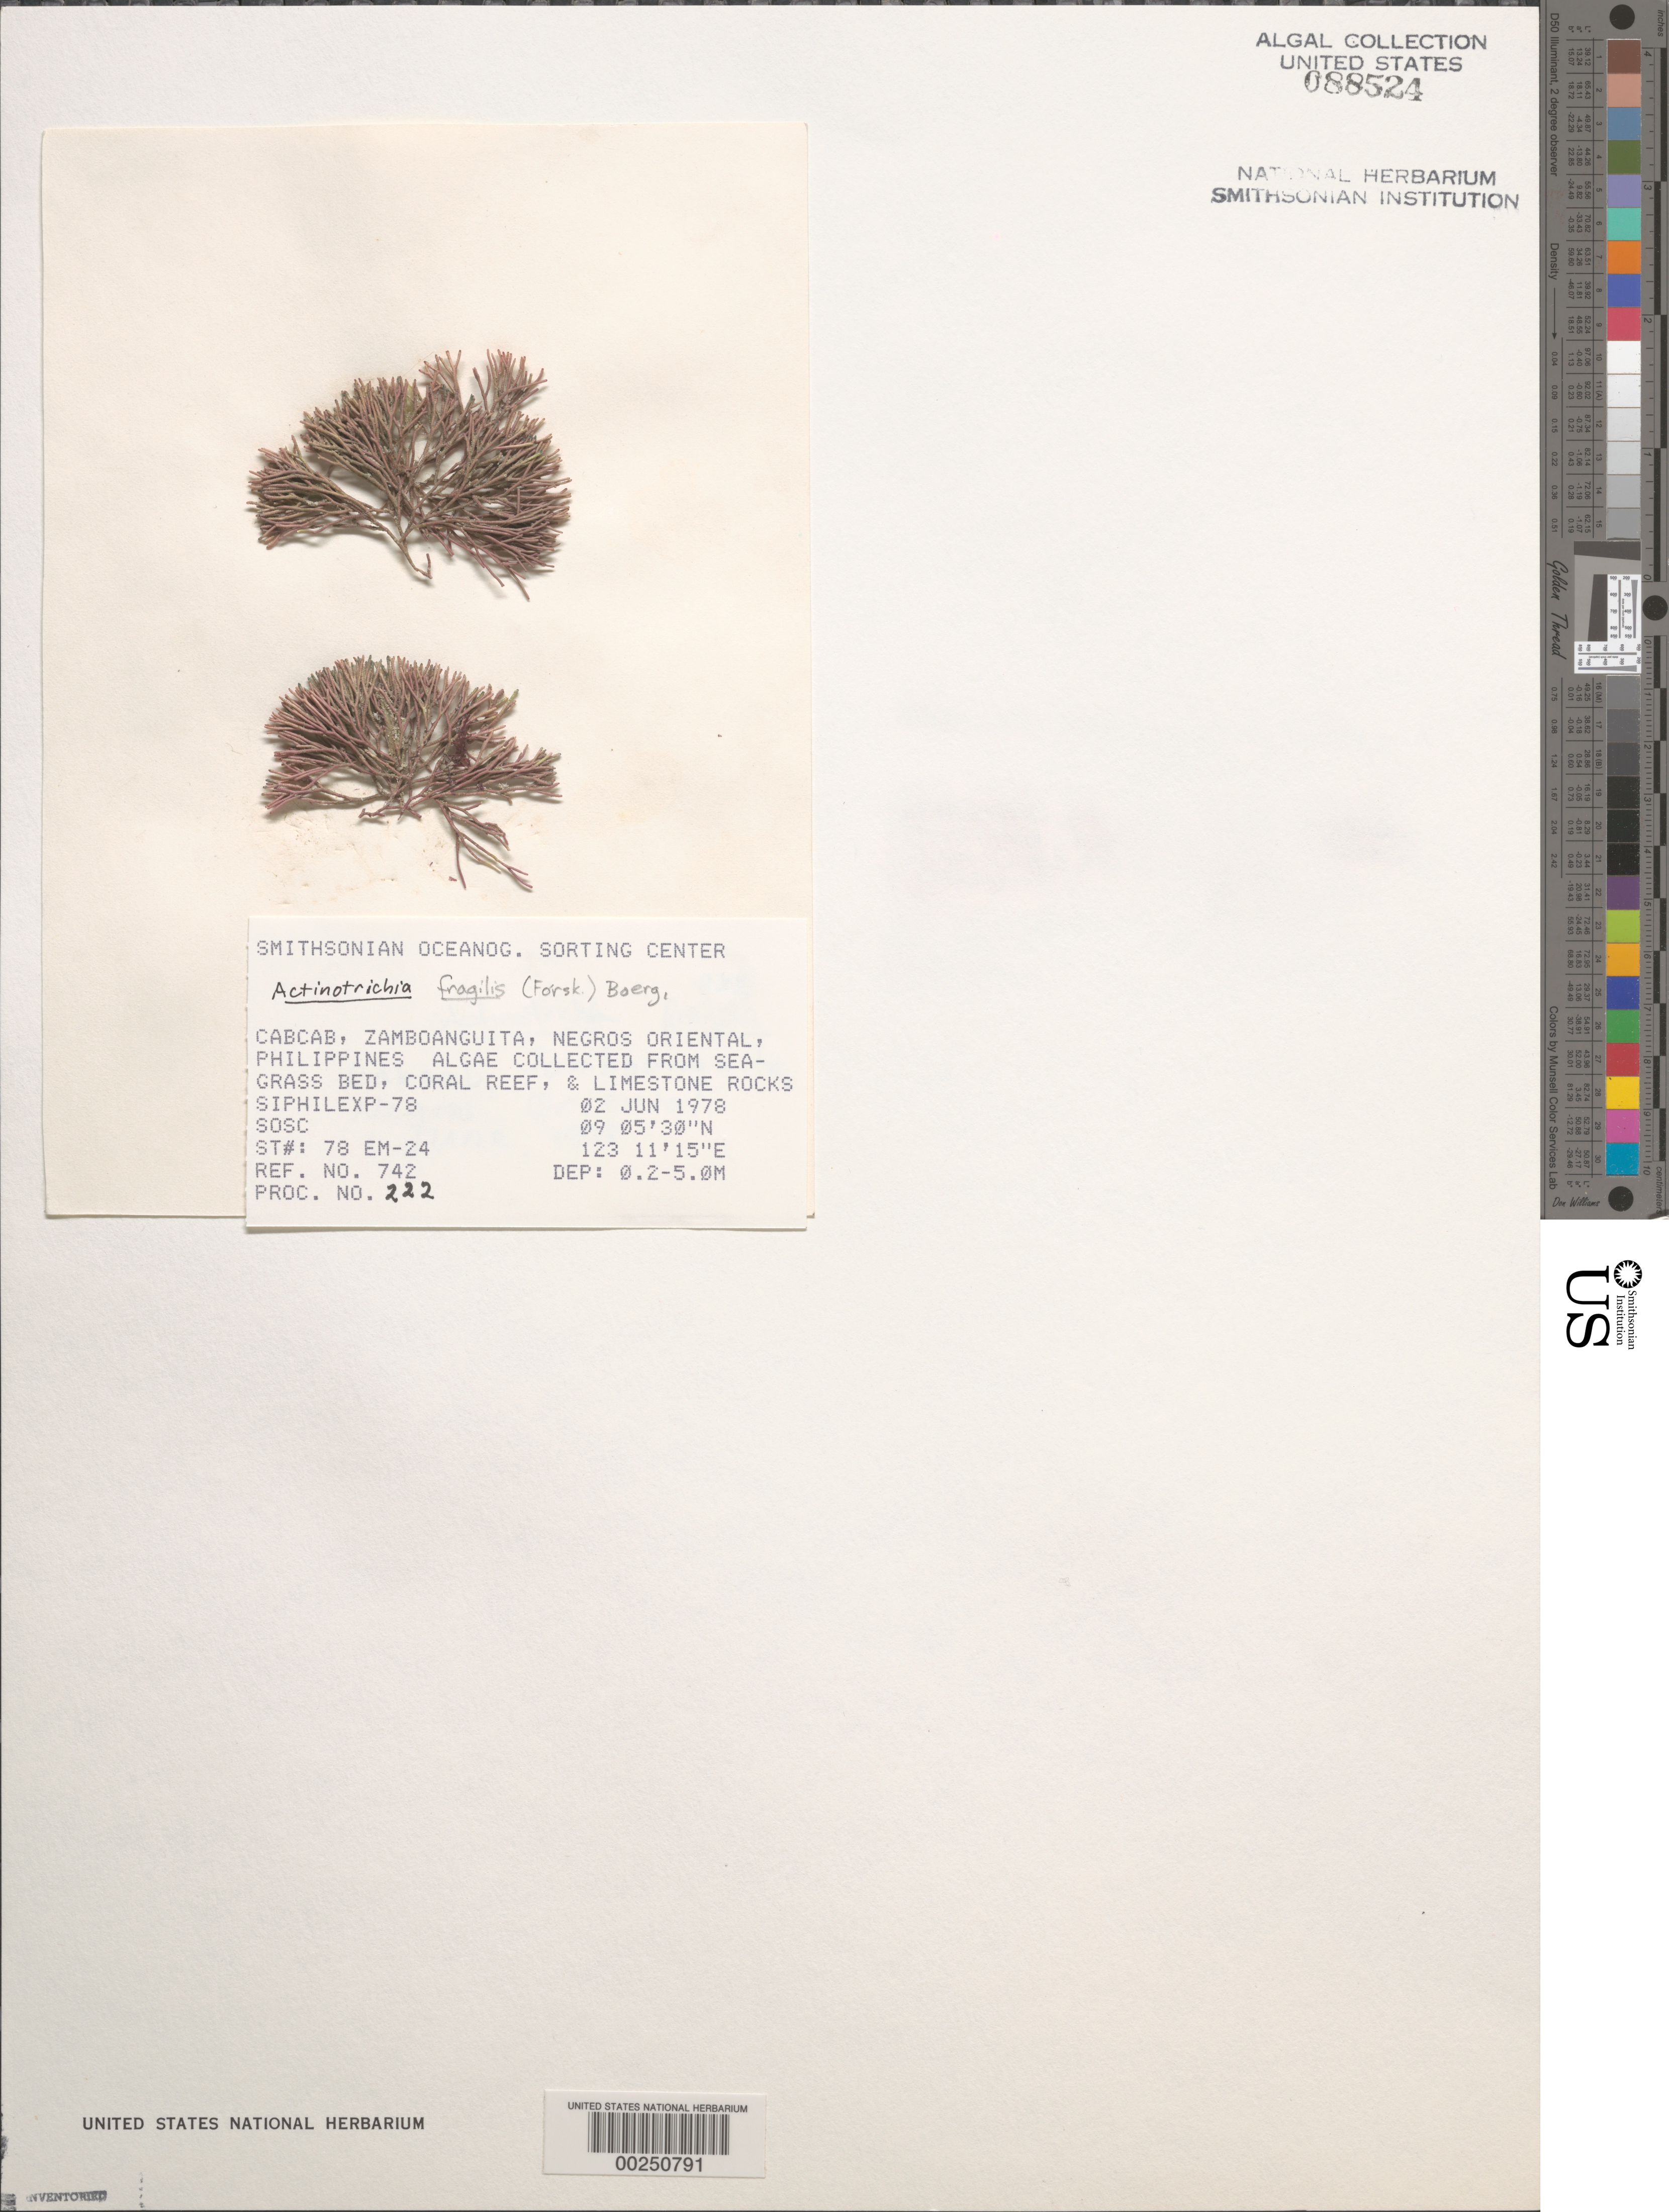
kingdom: Plantae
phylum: Rhodophyta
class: Florideophyceae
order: Nemaliales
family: Galaxauraceae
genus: Actinotrichia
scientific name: Actinotrichia fragilis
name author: (Forssk.) Børgesen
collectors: SOSC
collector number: Station 78 Em-24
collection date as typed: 02 Jun 1978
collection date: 1978-06-02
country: Philippines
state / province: Central Visayas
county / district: Negros Oriental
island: Negros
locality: Cabcab, Zamboanguita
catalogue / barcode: US 88524